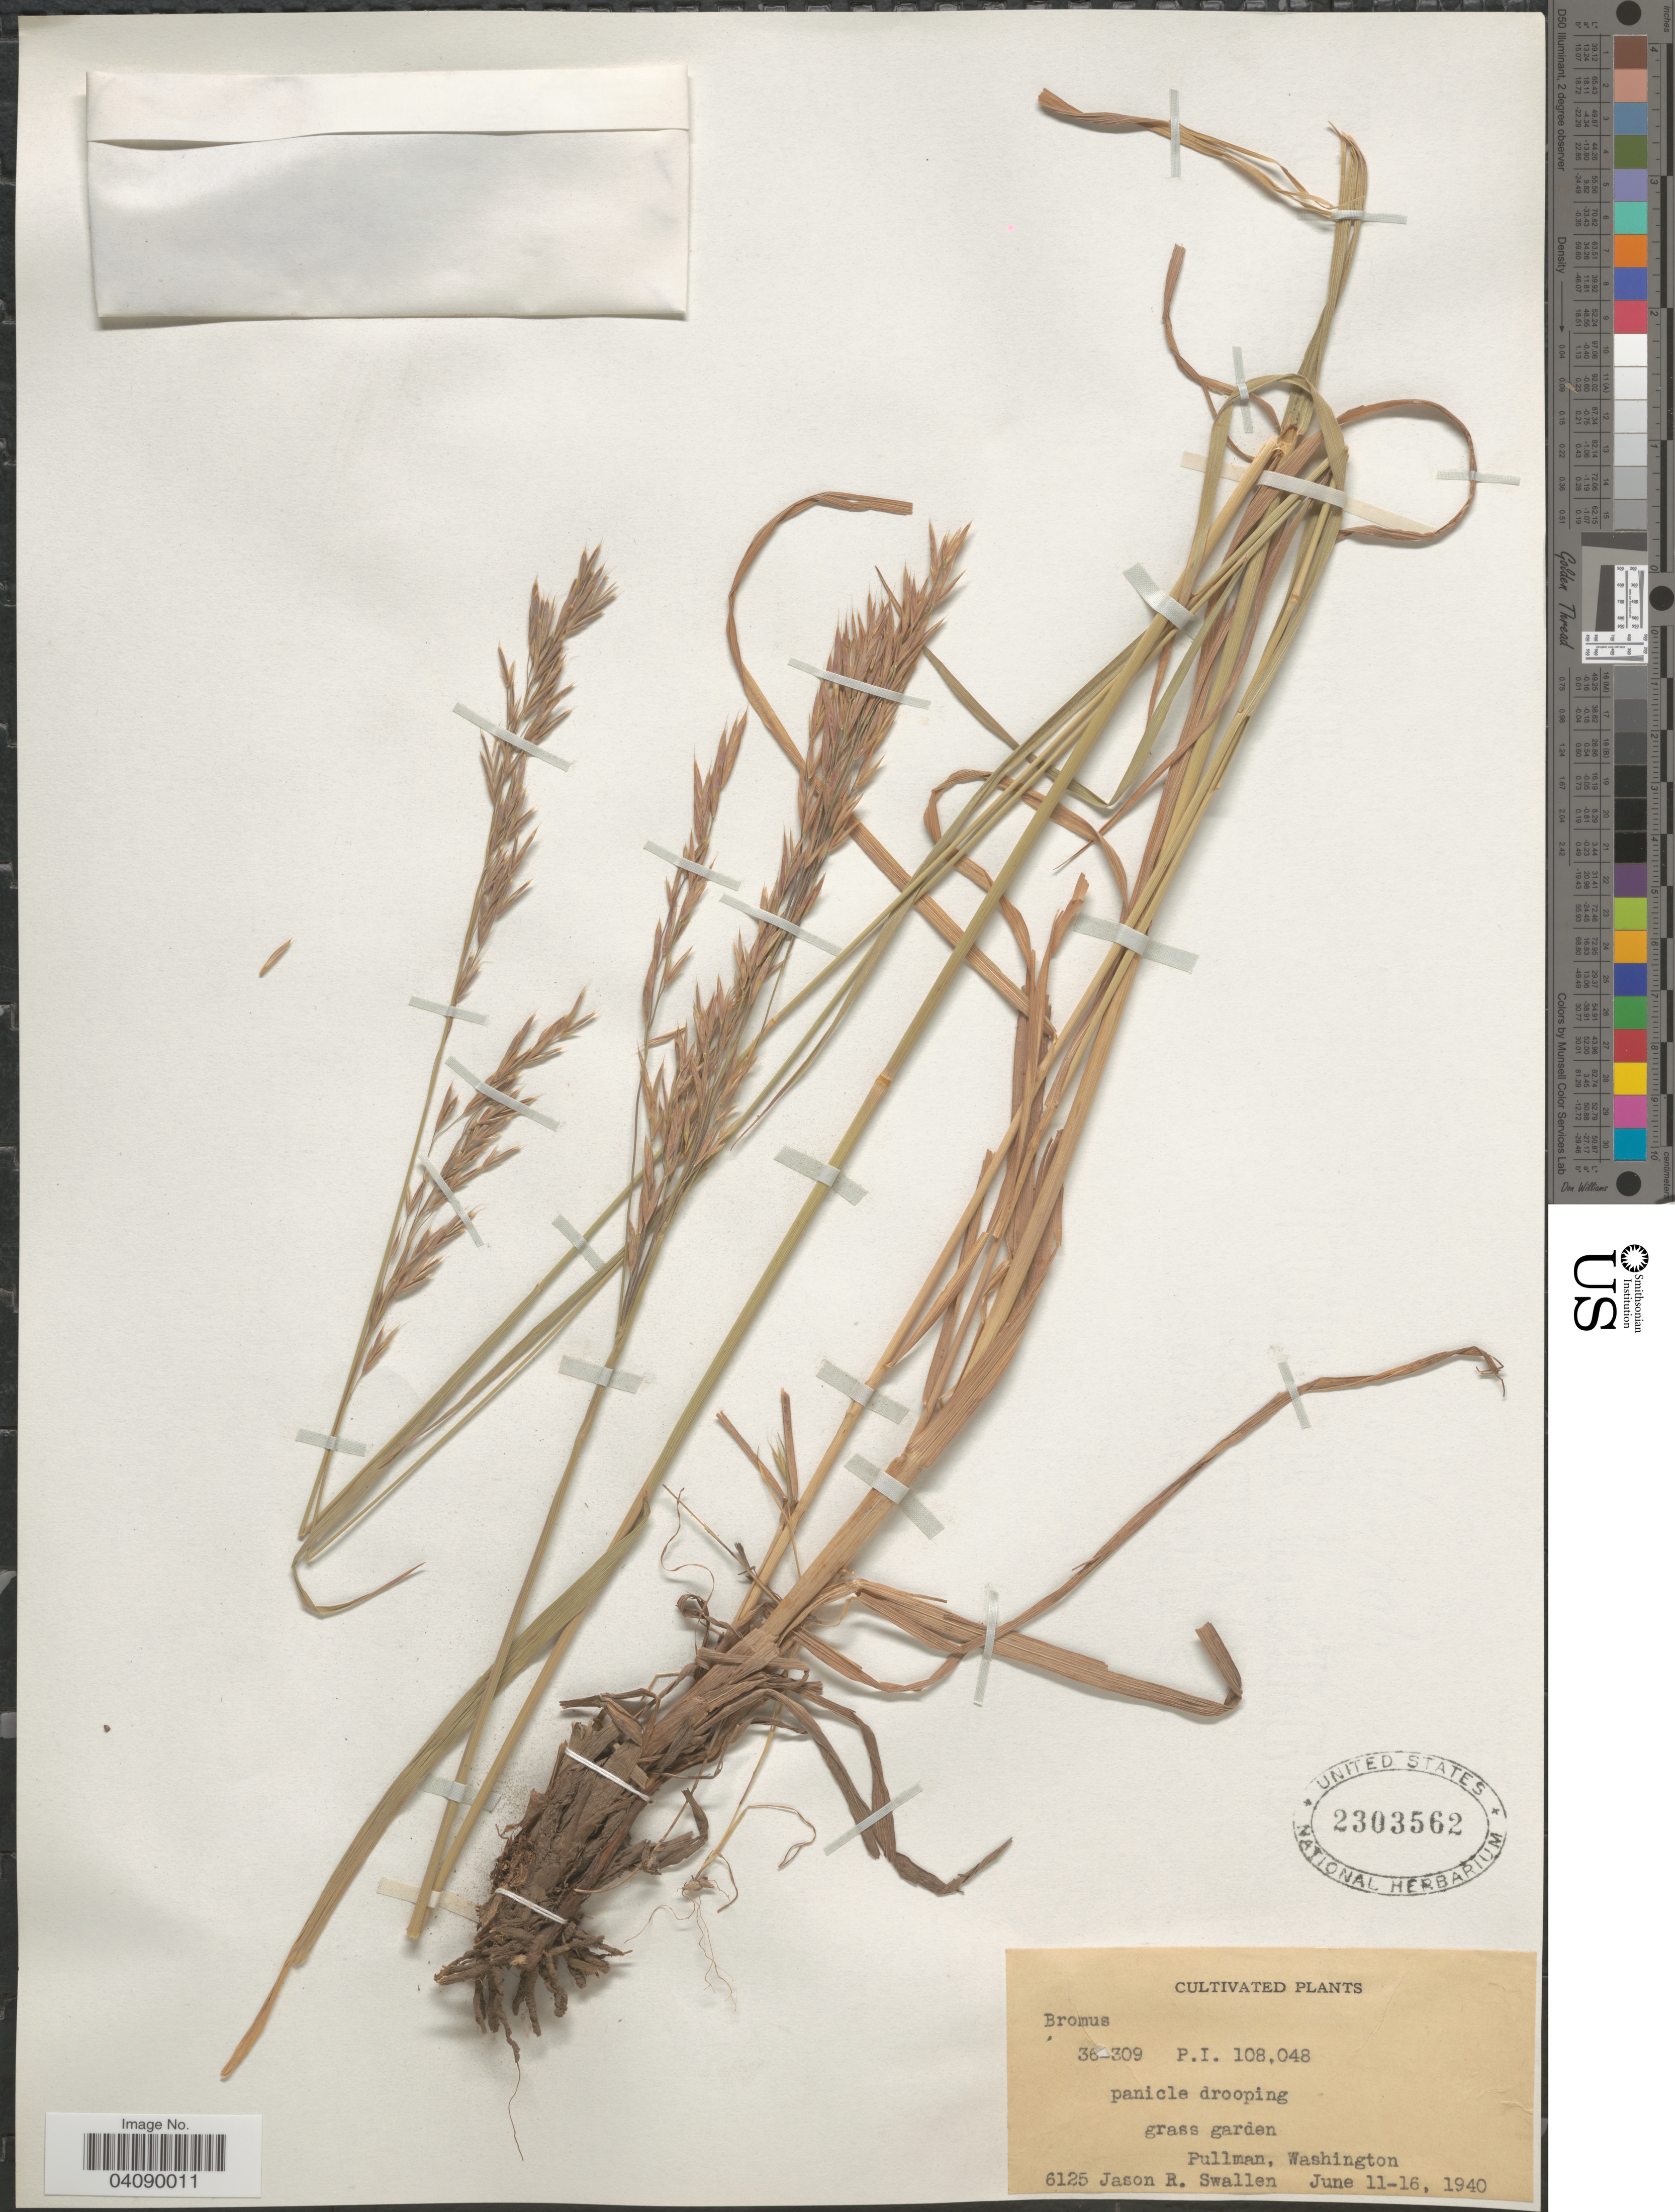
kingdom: Plantae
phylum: Tracheophyta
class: Liliopsida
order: Poales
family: Poaceae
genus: Bromus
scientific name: Bromus sp.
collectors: J. R. Swallen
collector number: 6125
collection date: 1940-06-11/1940-06-16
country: United States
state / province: Washington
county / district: Whitman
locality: Grass garden. Pullman.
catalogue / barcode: US 2303562